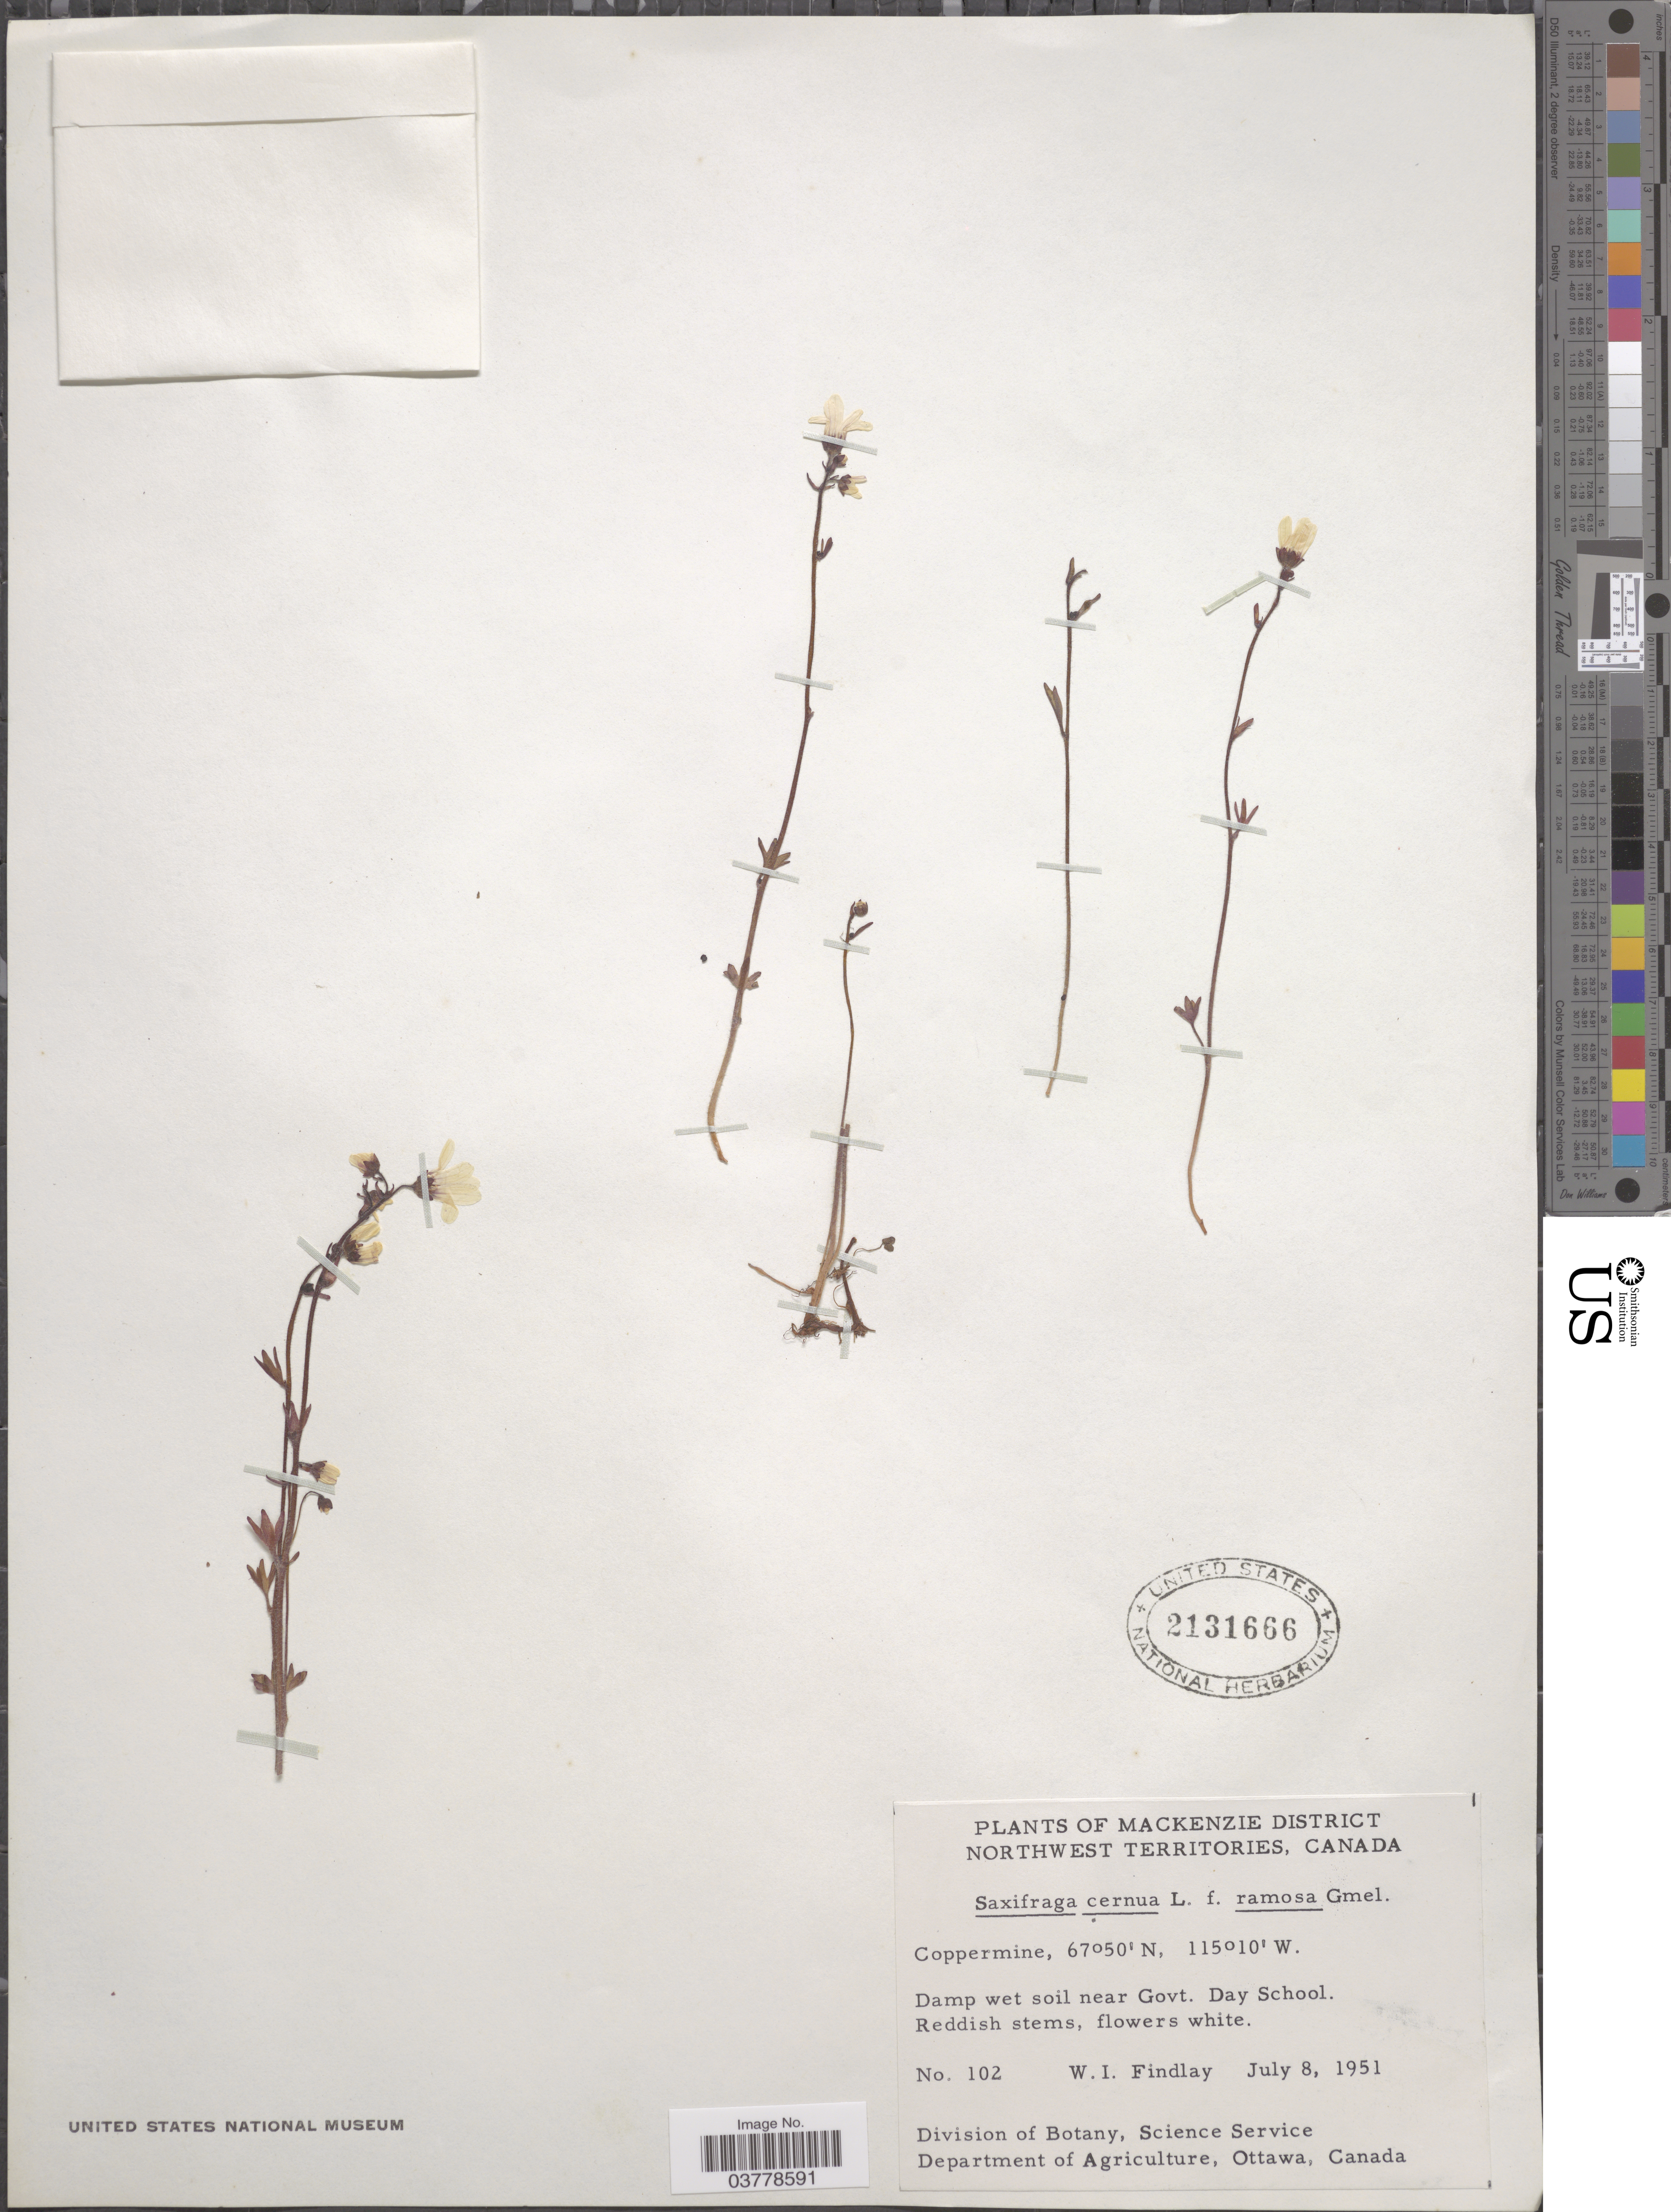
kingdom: Plantae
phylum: Tracheophyta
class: Magnoliopsida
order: Saxifragales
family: Saxifragaceae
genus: Saxifraga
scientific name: Saxifraga cernua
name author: L.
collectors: W. Findlay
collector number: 102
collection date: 1951-07-08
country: Canada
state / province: Northwest Territories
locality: Mackenzie District. Coppermine. Near Govt. Day School.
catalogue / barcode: US 2131666